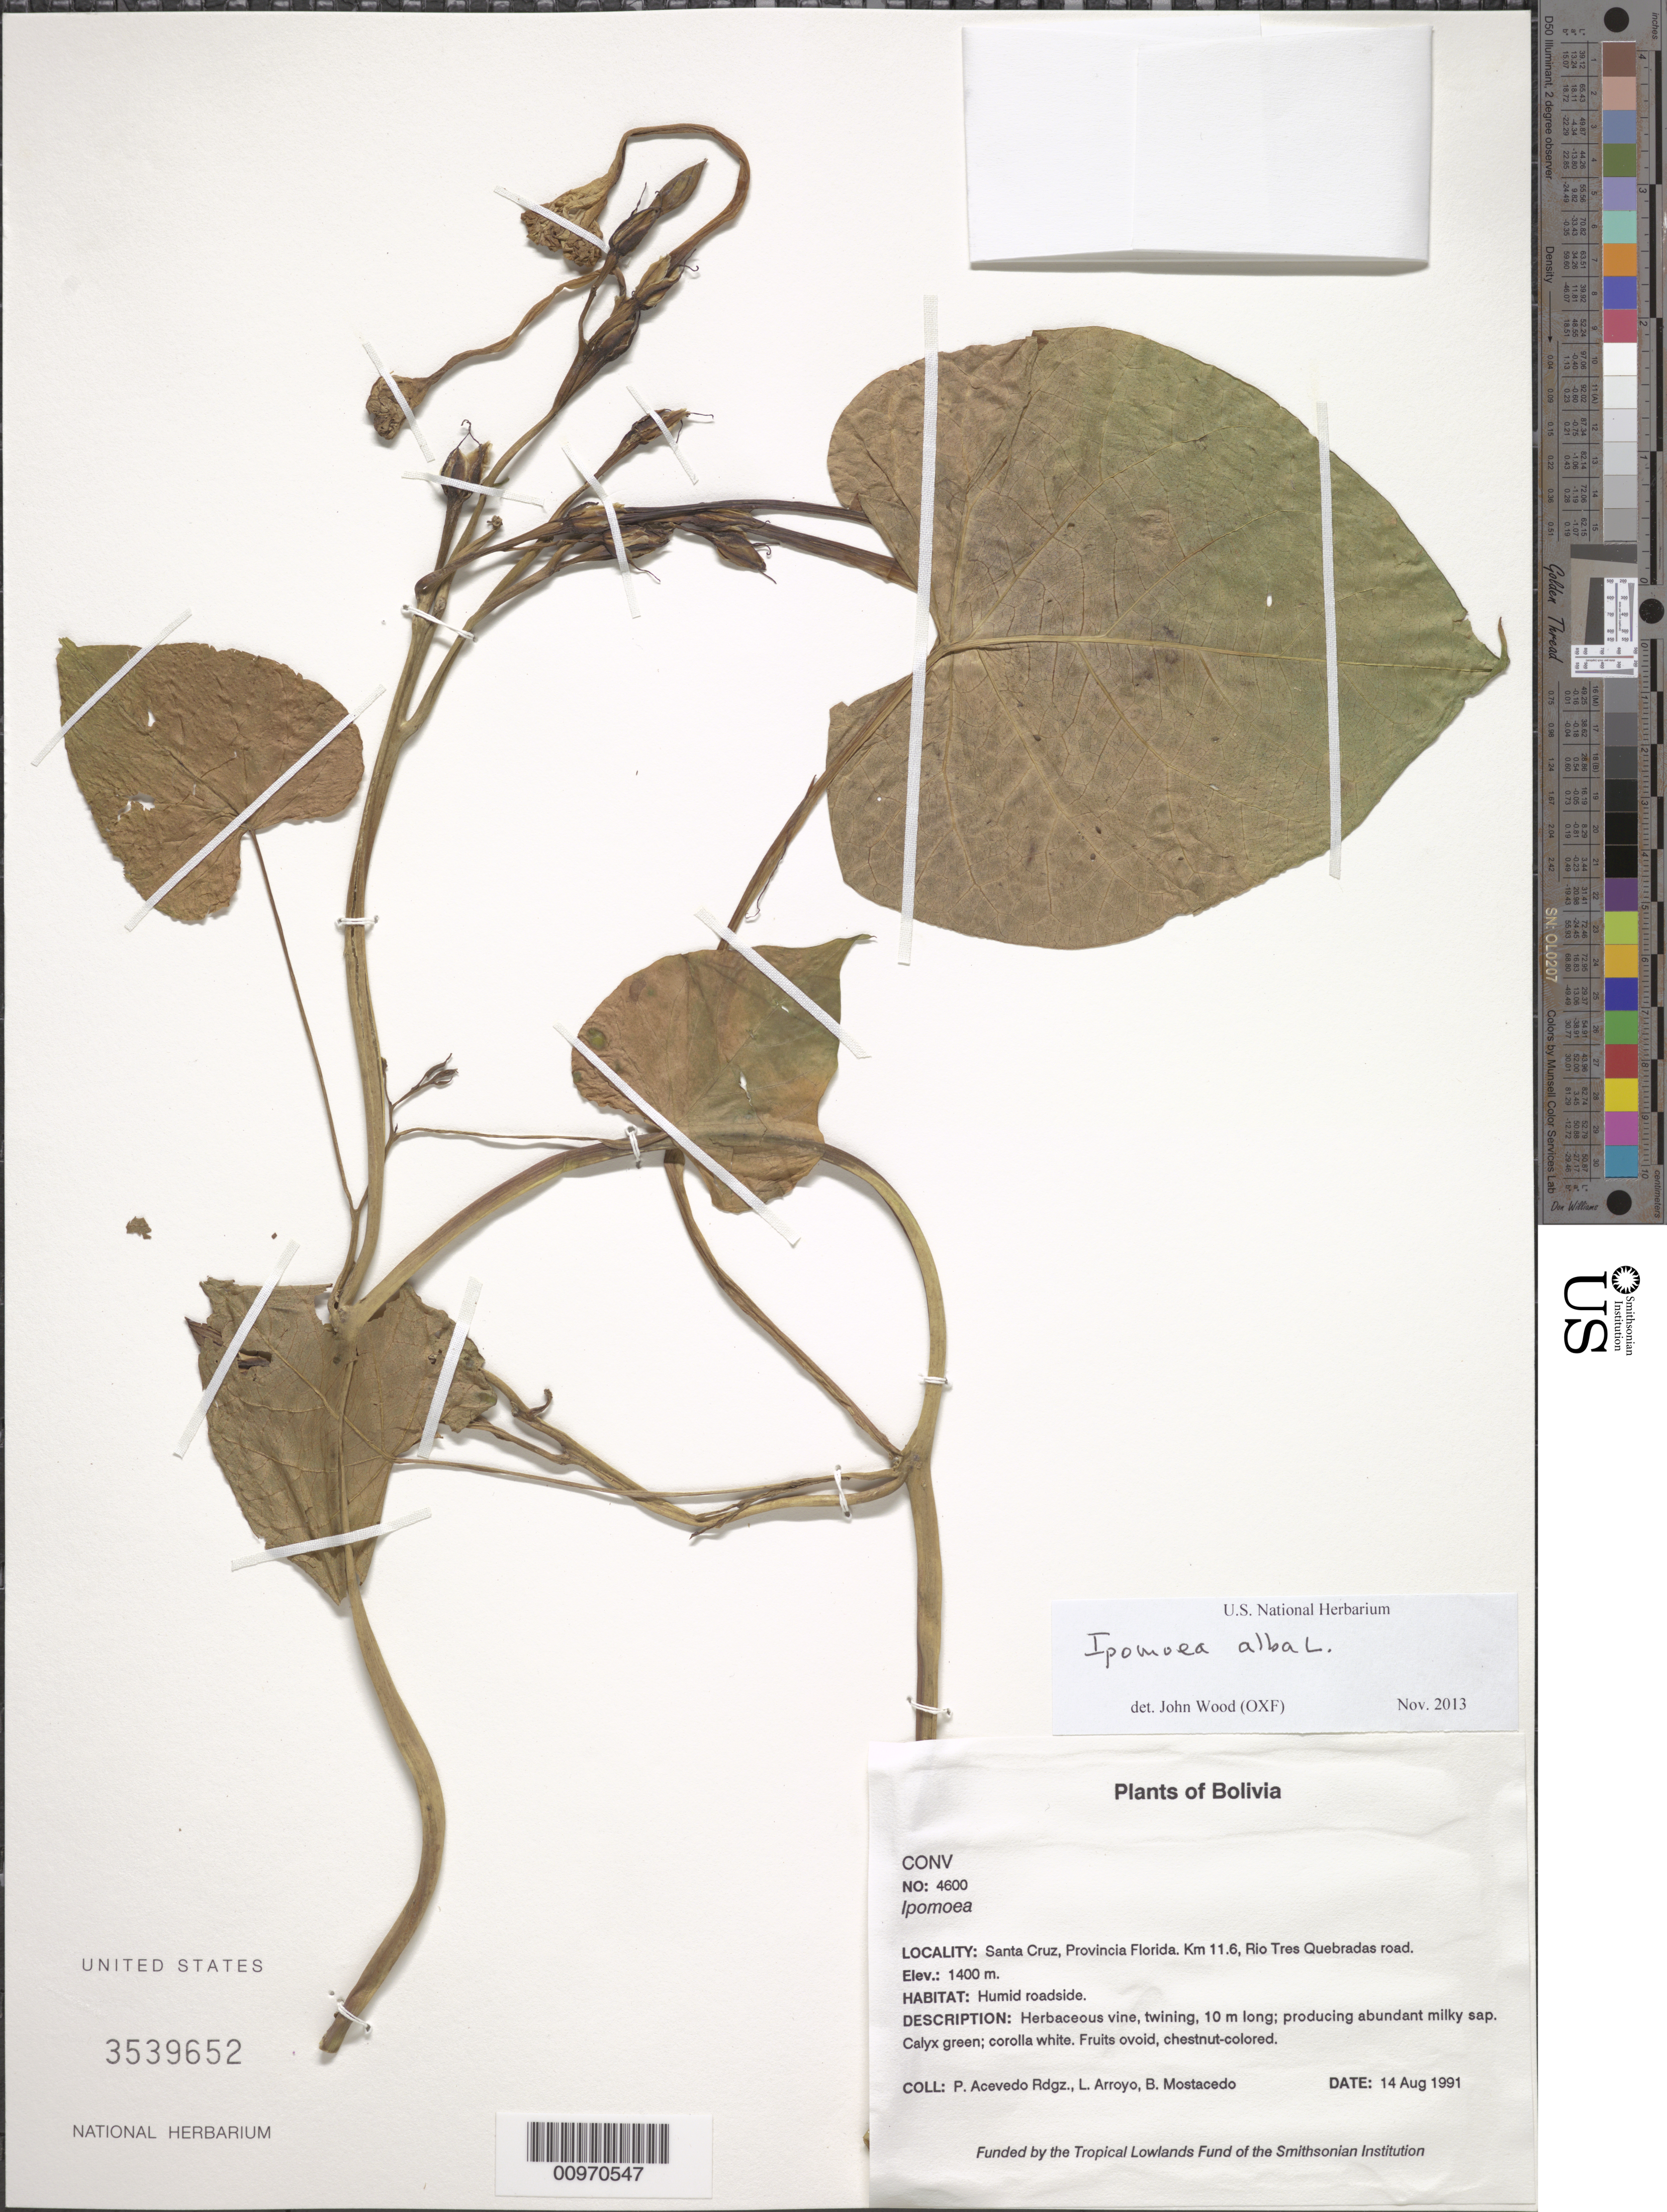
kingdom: Plantae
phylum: Tracheophyta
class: Magnoliopsida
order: Solanales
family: Convolvulaceae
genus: Ipomoea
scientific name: Ipomoea alba L.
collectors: P. Acevedo-Rodr., L. Arroyo & B. Mostacedo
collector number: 4600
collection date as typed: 14 Aug 1991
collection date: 1991-08-14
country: Bolivia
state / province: Santa Cruz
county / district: Florida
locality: Depart. Santa Cruz, Provincia Florida. Km 11.6, Río Tres Quebradas road.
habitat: Humid roadside.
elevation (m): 1400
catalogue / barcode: US 3539652